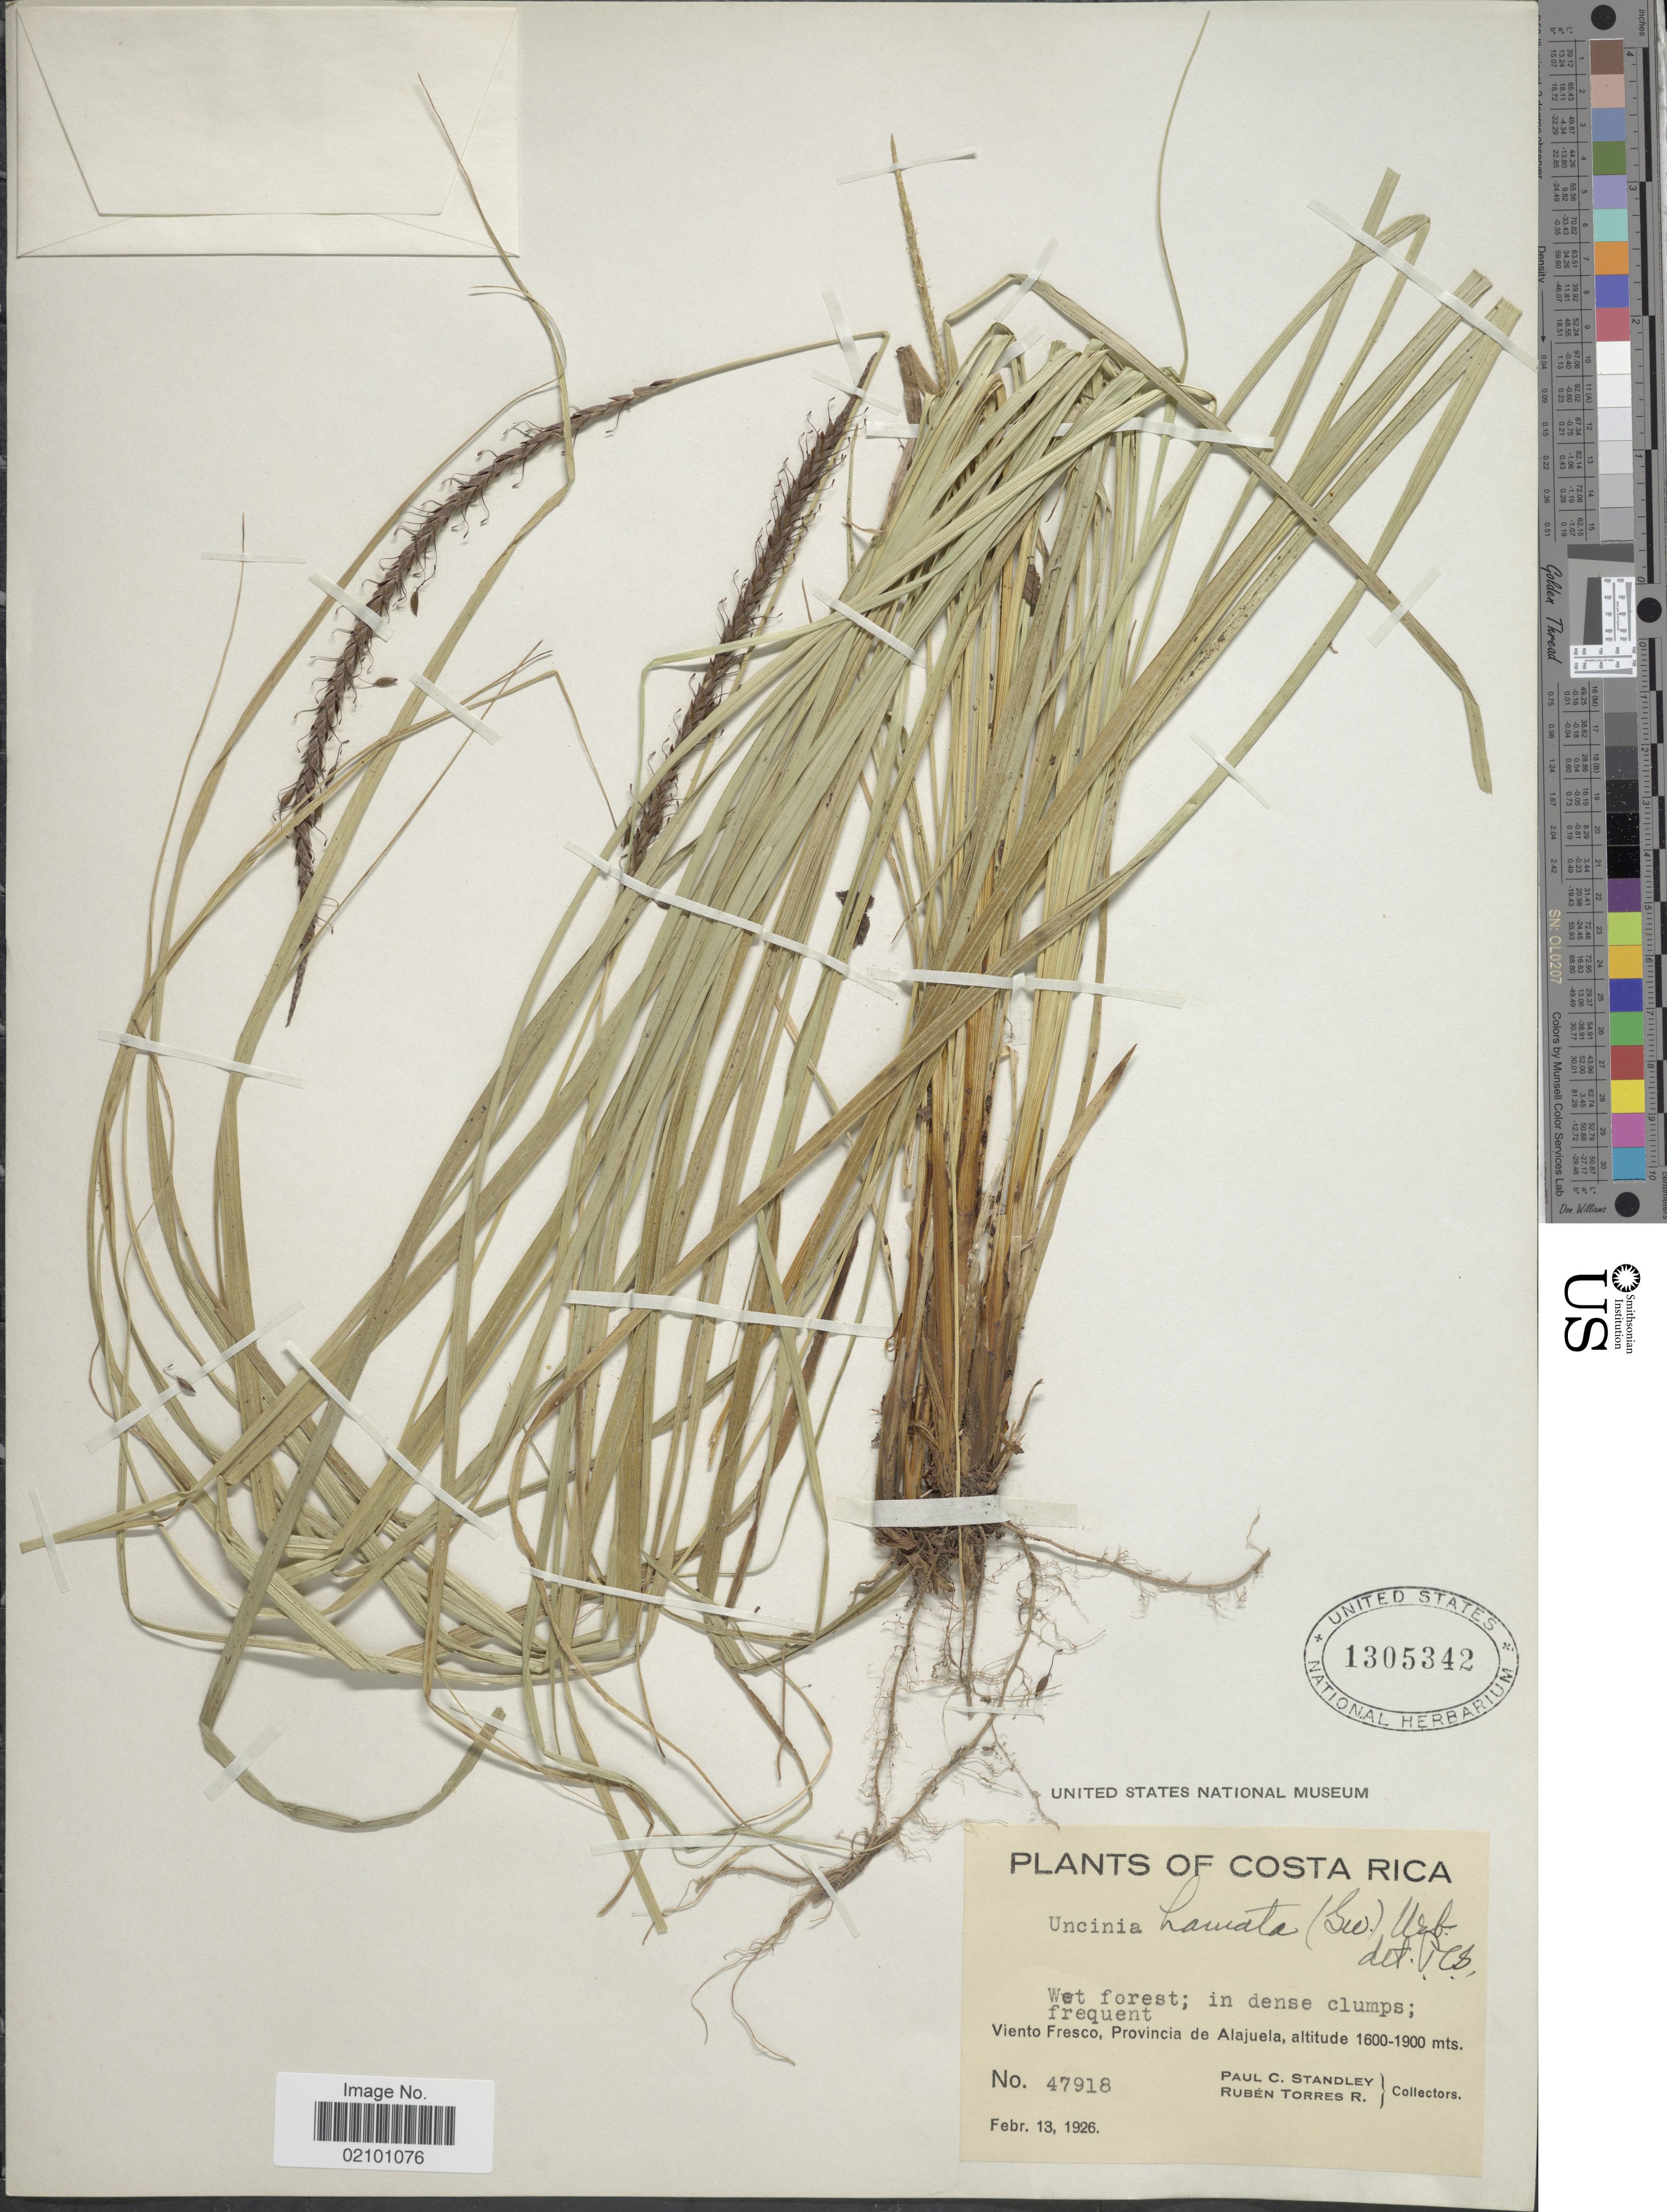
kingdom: Plantae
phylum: Tracheophyta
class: Liliopsida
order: Poales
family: Cyperaceae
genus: Carex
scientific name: Carex hamata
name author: Sw.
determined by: Jimnéz-Mejias, Pedro, (UPOS), Universidad Pablo de Olavide (SPAIN)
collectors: P. C. Standley & R. Torres Rojas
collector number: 47918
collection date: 1926-02-13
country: Costa Rica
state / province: Alajuela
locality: Viento Fresco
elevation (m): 1600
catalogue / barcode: US 1305342